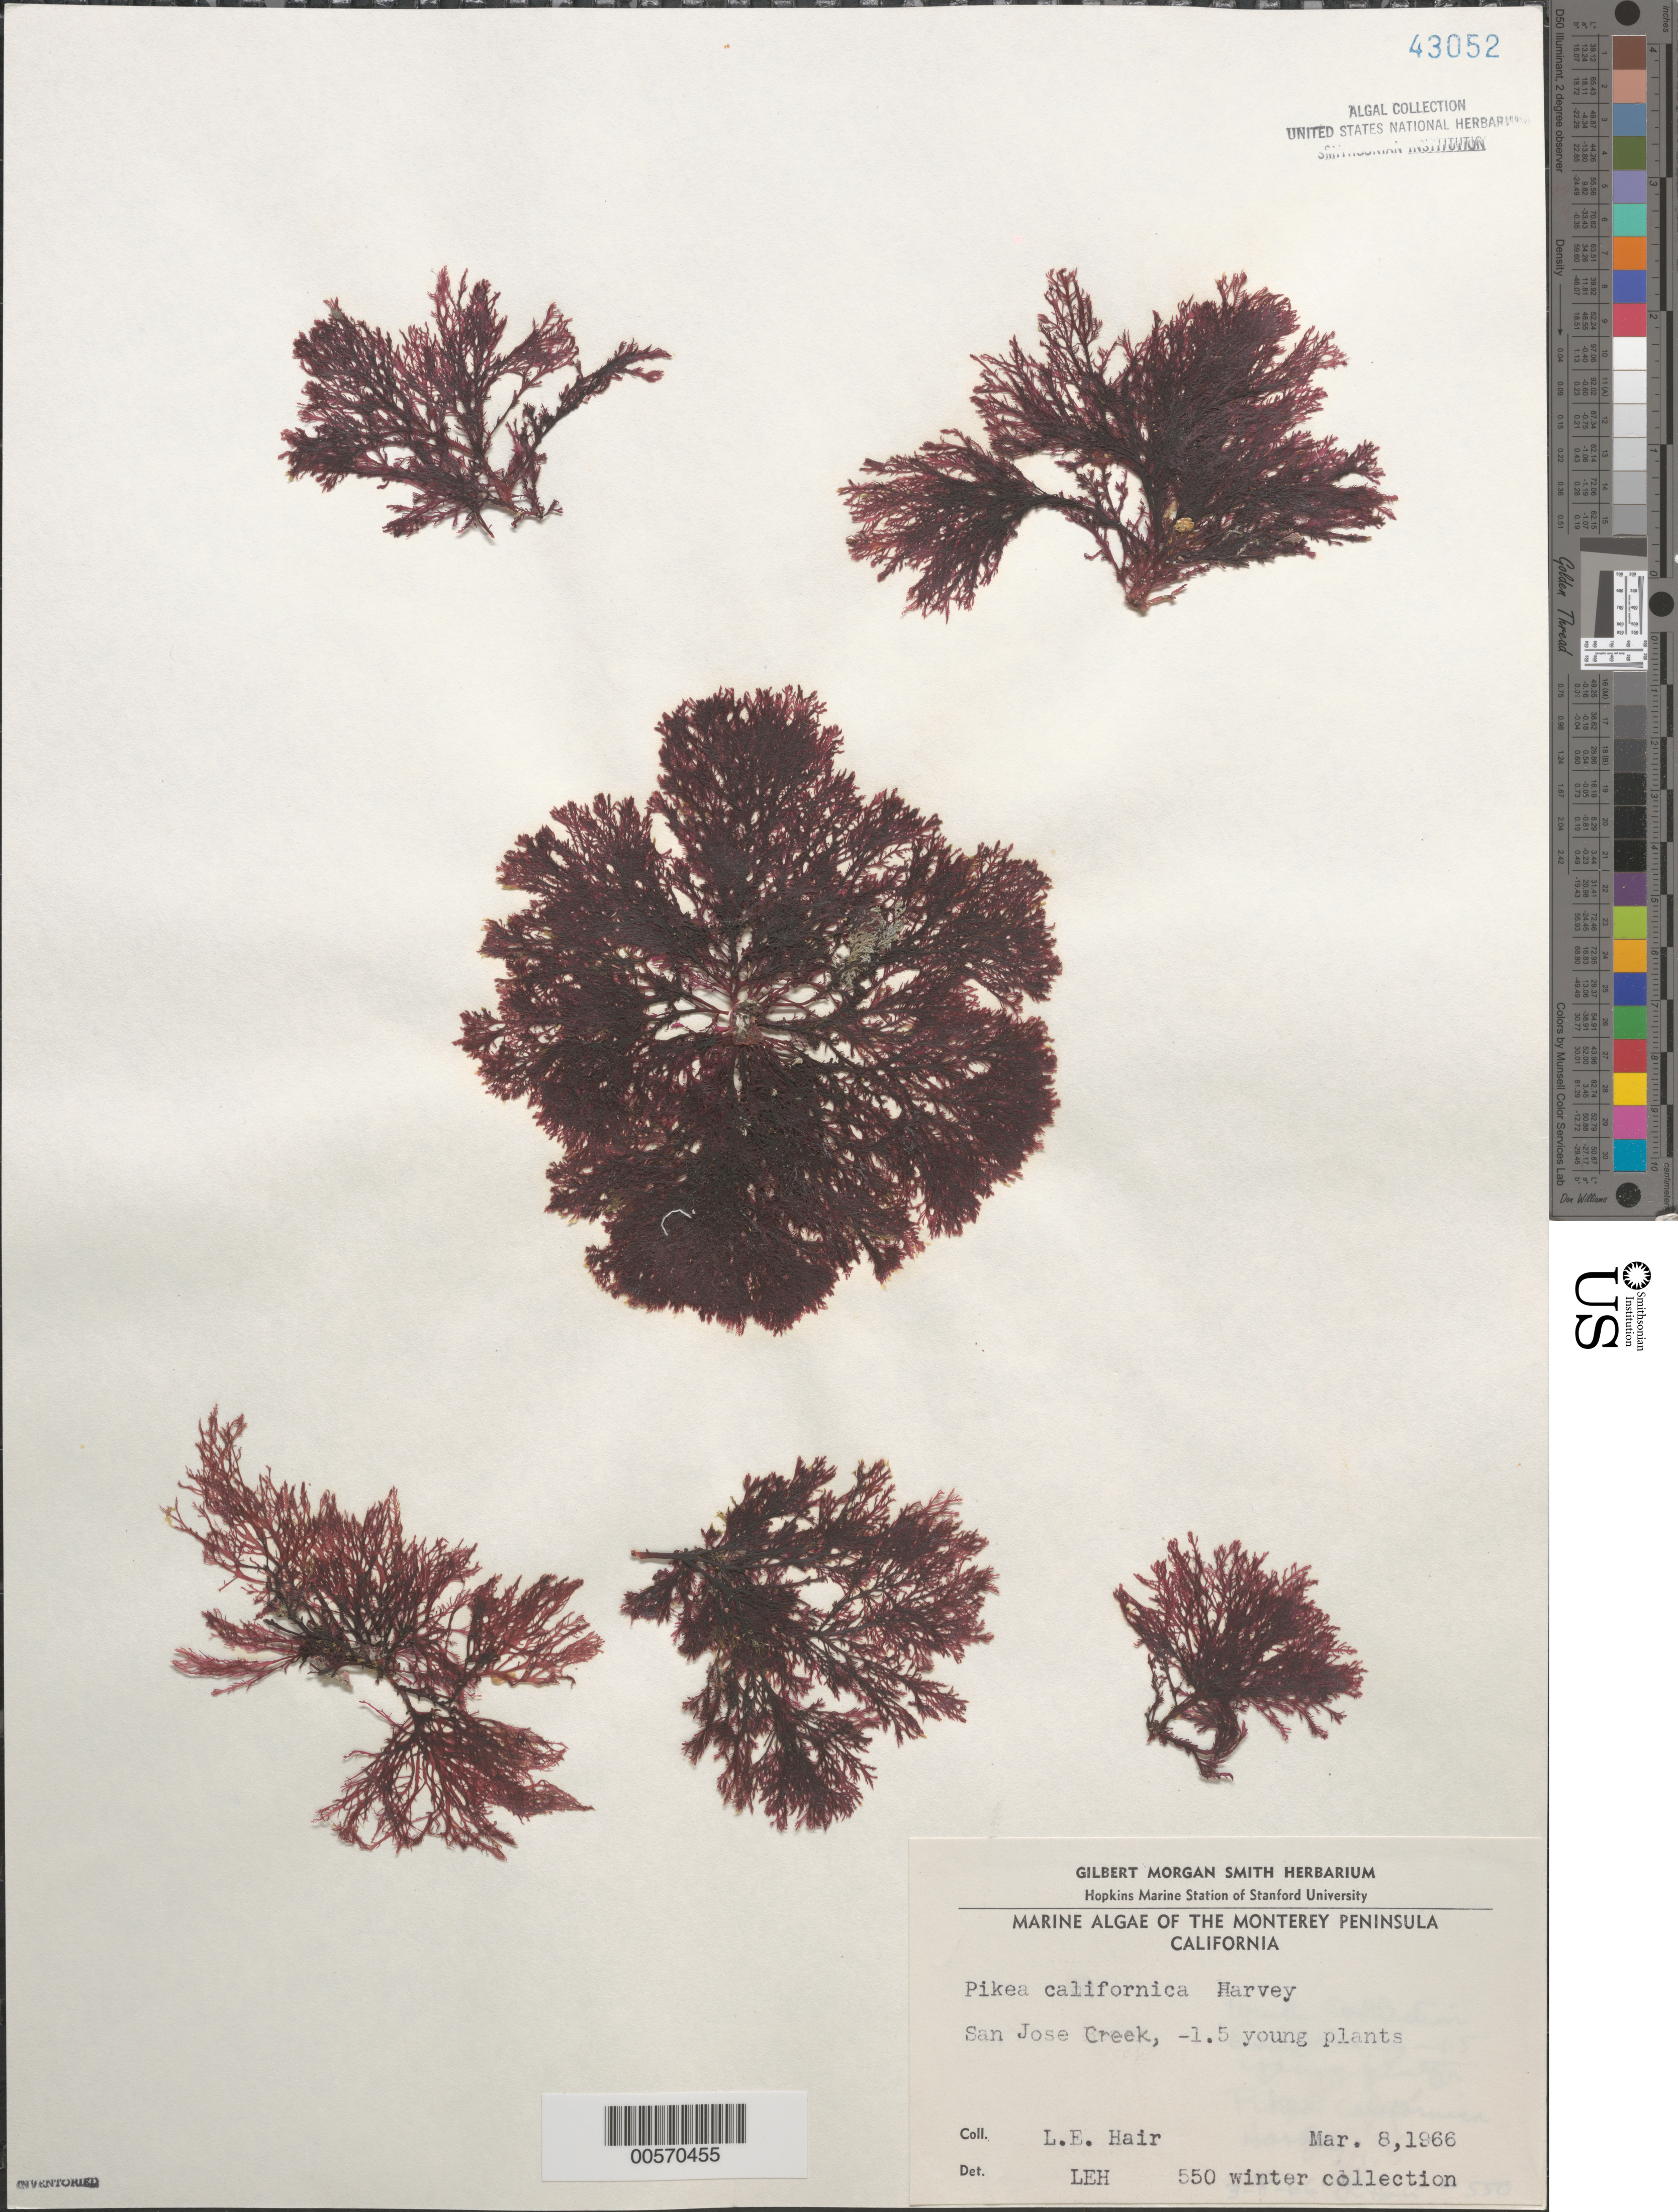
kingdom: Plantae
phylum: Rhodophyta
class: Florideophyceae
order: Gigartinales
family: Dumontiaceae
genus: Pikea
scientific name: Pikea californica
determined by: Hair, L. E.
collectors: L. Hair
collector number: Leh 550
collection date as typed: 08 Mar 1966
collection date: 1966-03-08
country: United States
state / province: California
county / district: Monterey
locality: San Jose Creek, Monterey Peninsula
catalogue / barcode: US 43052